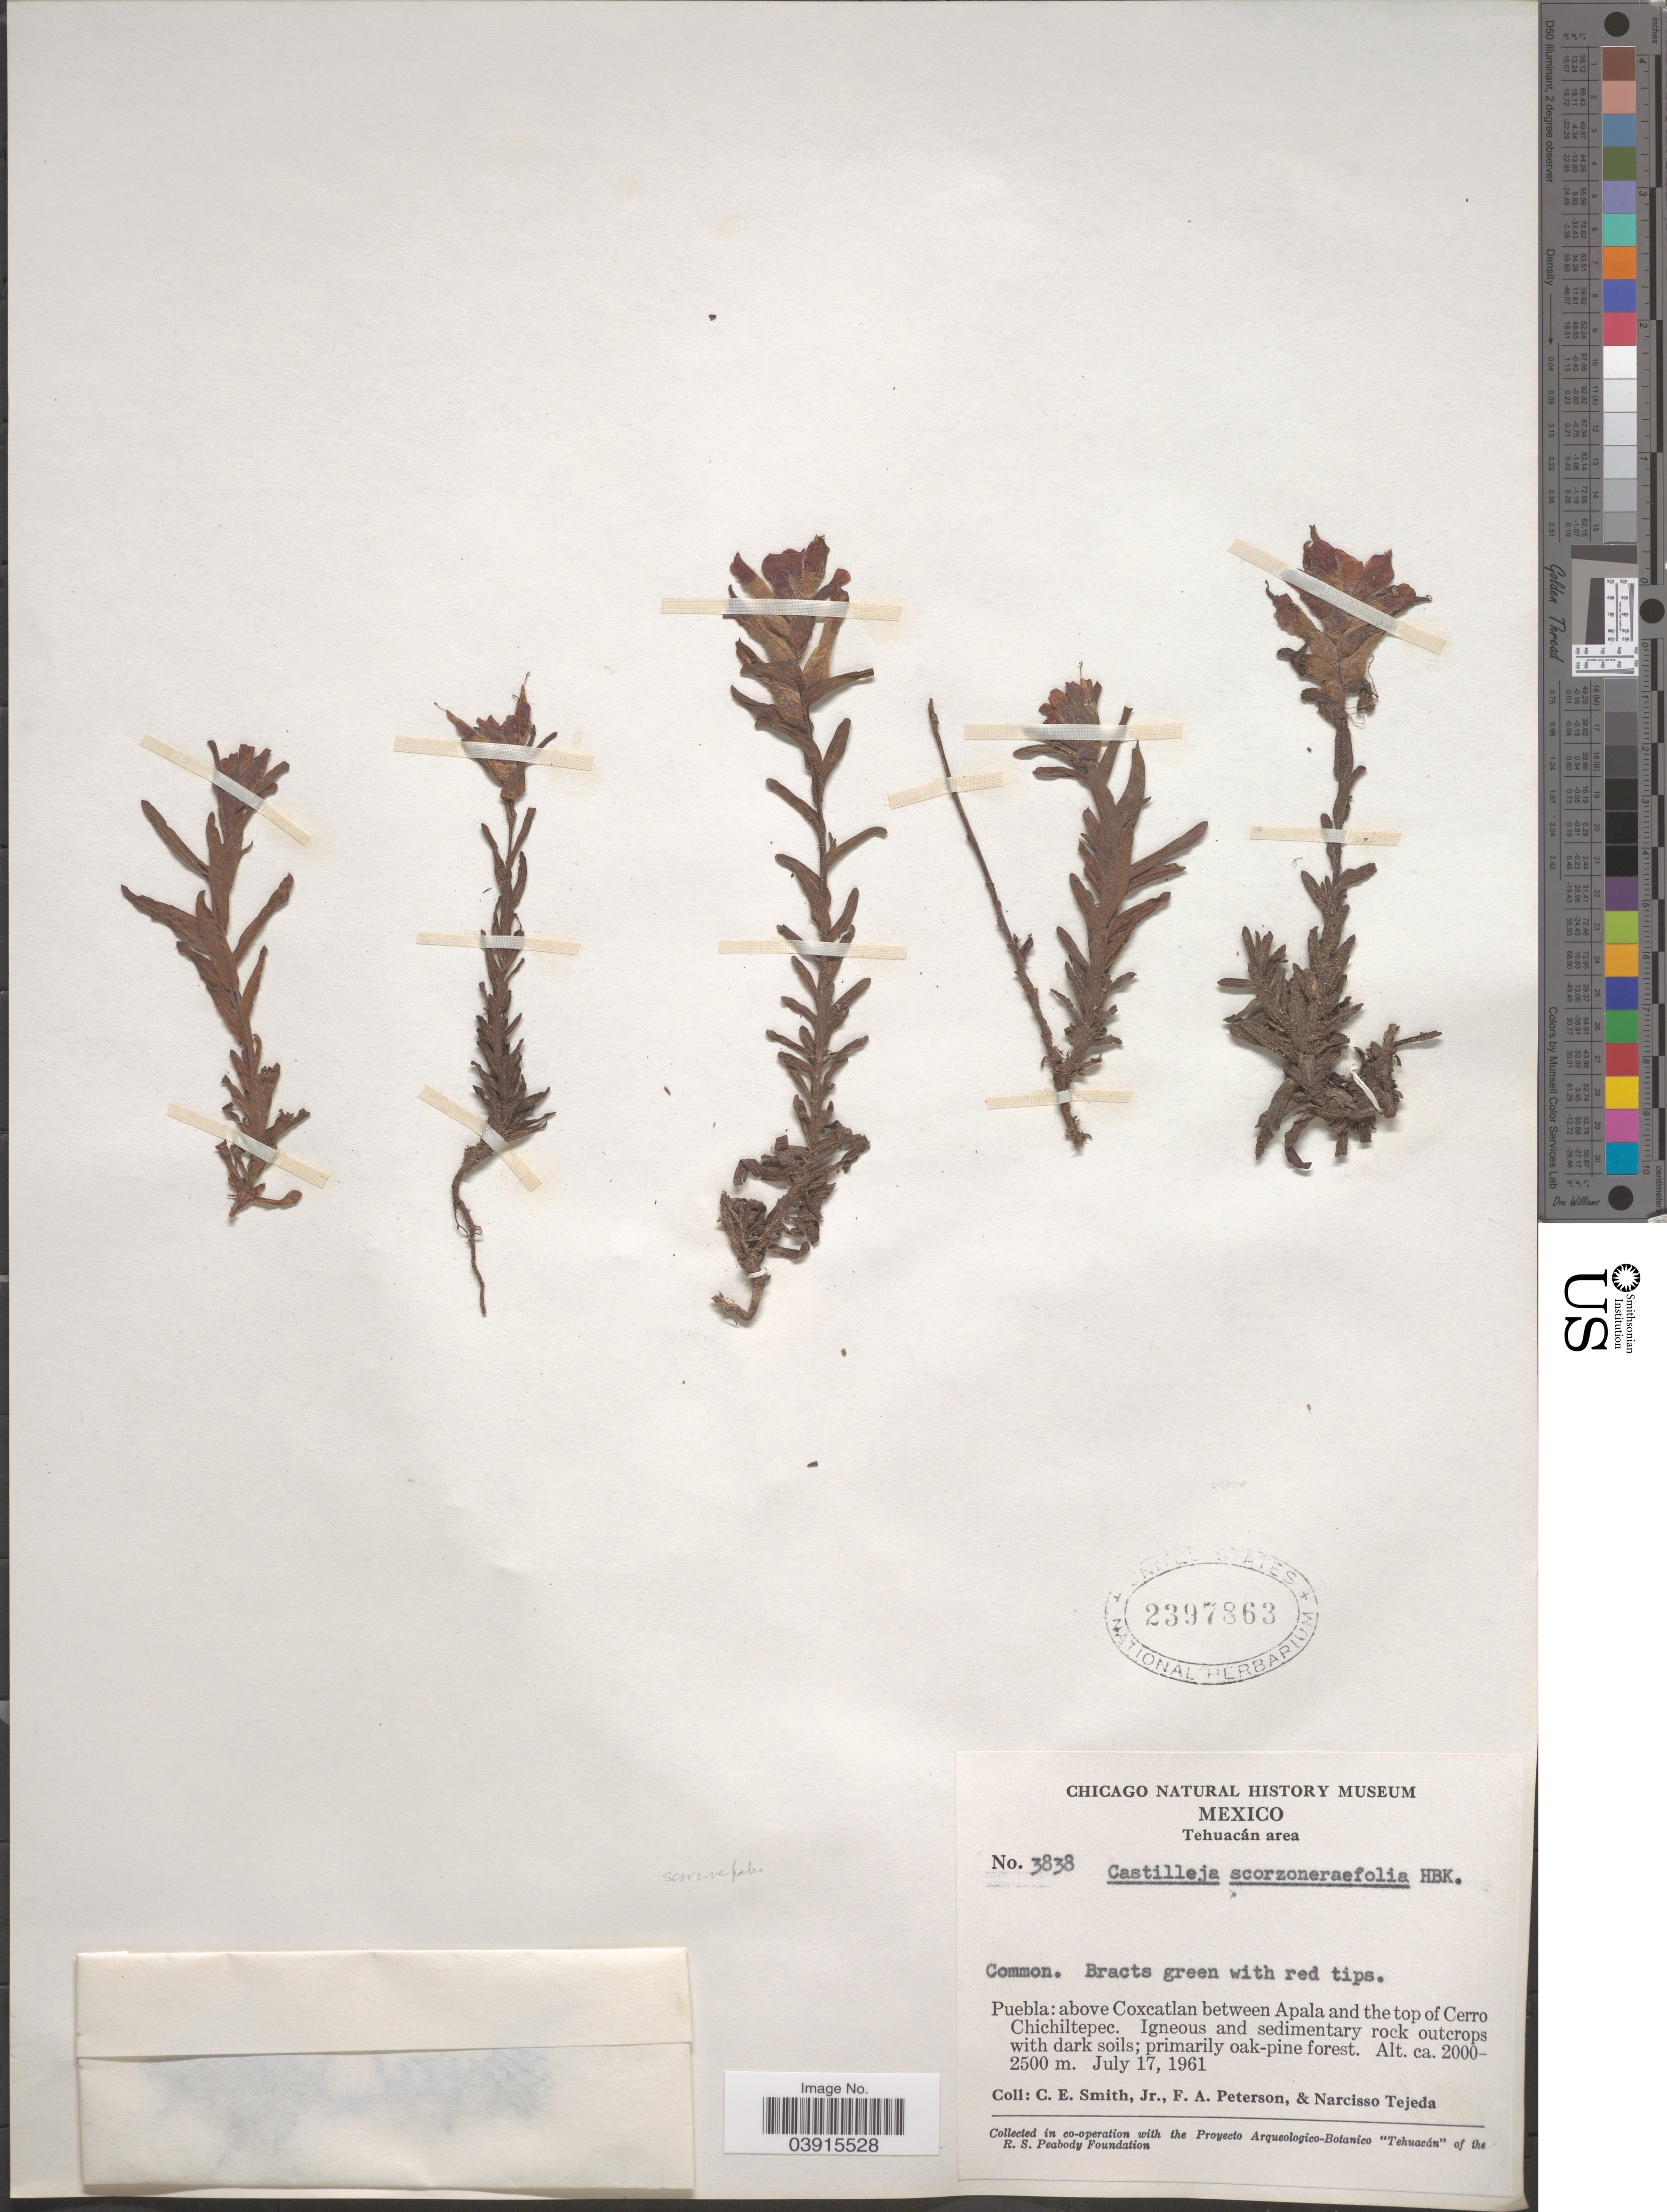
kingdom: Plantae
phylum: Tracheophyta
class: Magnoliopsida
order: Lamiales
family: Orobanchaceae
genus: Castilleja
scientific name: Castilleja scorzonerifolia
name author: Kunth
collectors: C. E. Smith Jr., F. A. Peterson & N. Tejada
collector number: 3838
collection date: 1961-07-17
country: Mexico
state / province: Puebla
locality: Tehuacán area. Above Coxcatlan between Apala and the top of Cerro Chichiltepec.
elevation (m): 2000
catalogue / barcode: US 2397863